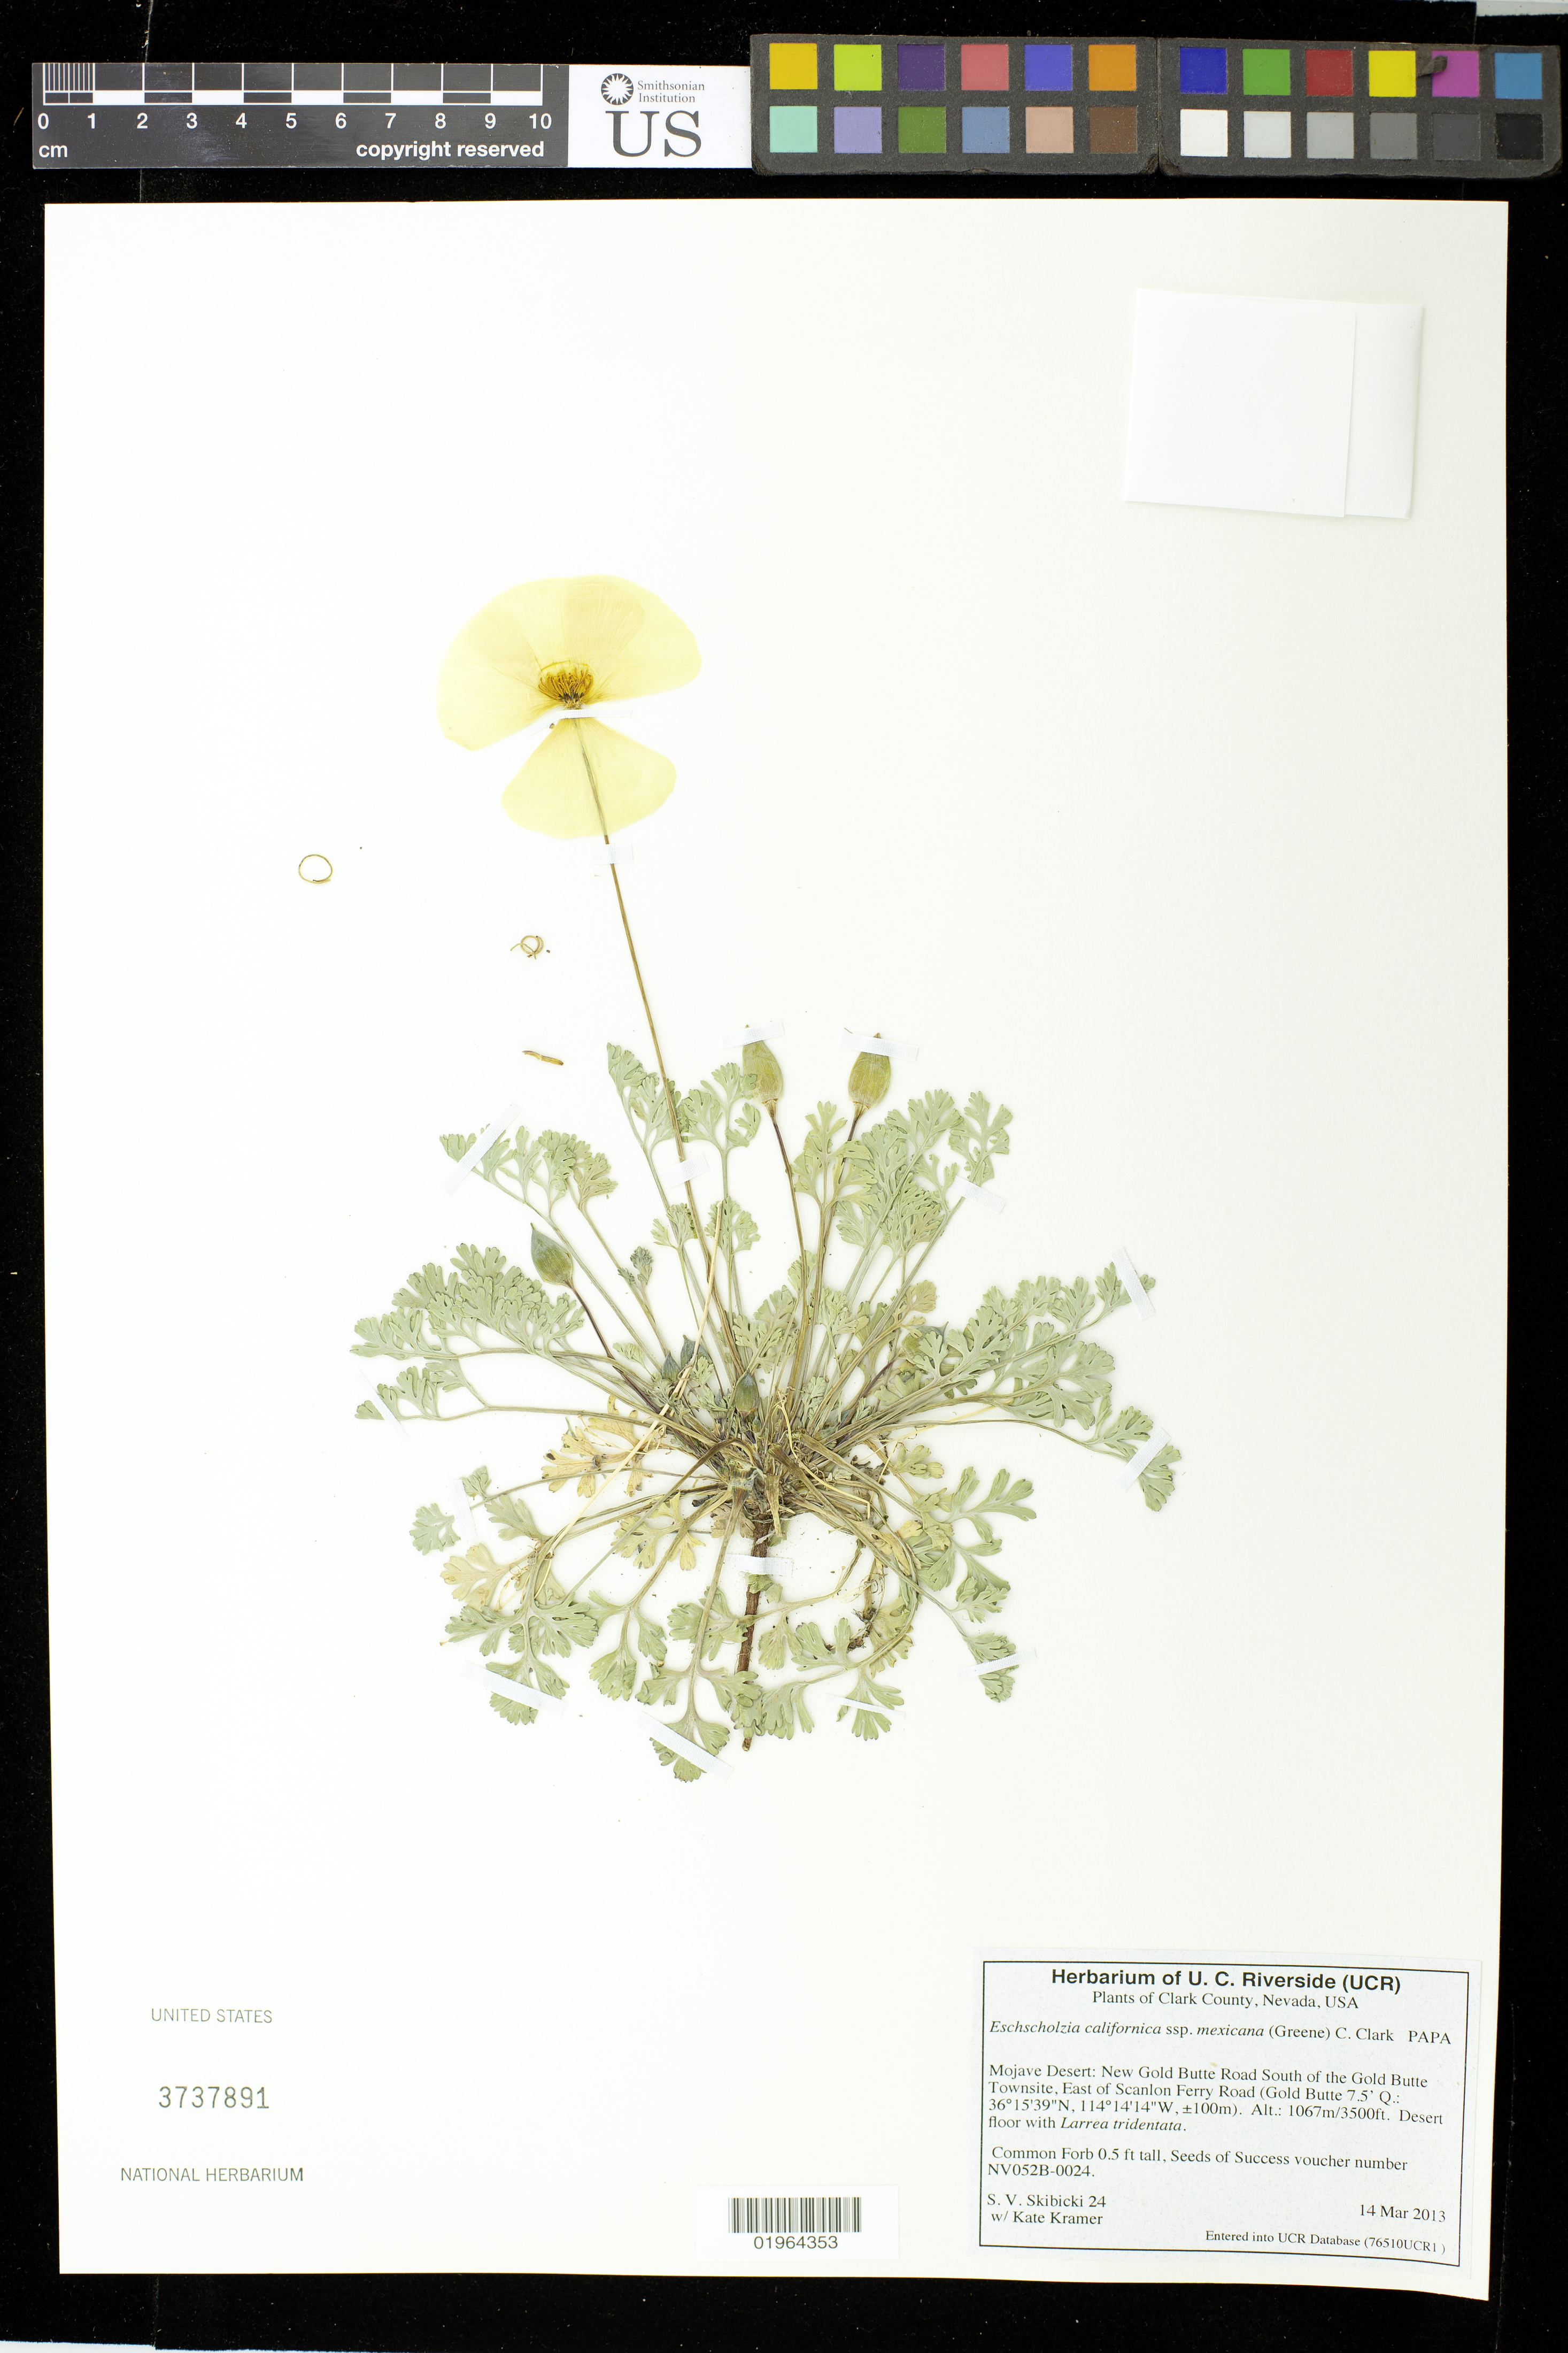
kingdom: Plantae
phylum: Tracheophyta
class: Magnoliopsida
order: Ranunculales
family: Papaveraceae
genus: Eschscholzia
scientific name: Eschscholzia californica subsp. mexicana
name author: (Greene) C. Clark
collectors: S. Skibicki & K. Kramer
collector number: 24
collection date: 2013-03-14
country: United States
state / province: Nevada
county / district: Clark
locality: Mojave Desert, New Gold Butte Road S of the Gold Butte Townsite, E of Scanlon Ferry Road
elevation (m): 1067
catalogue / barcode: US 3737891